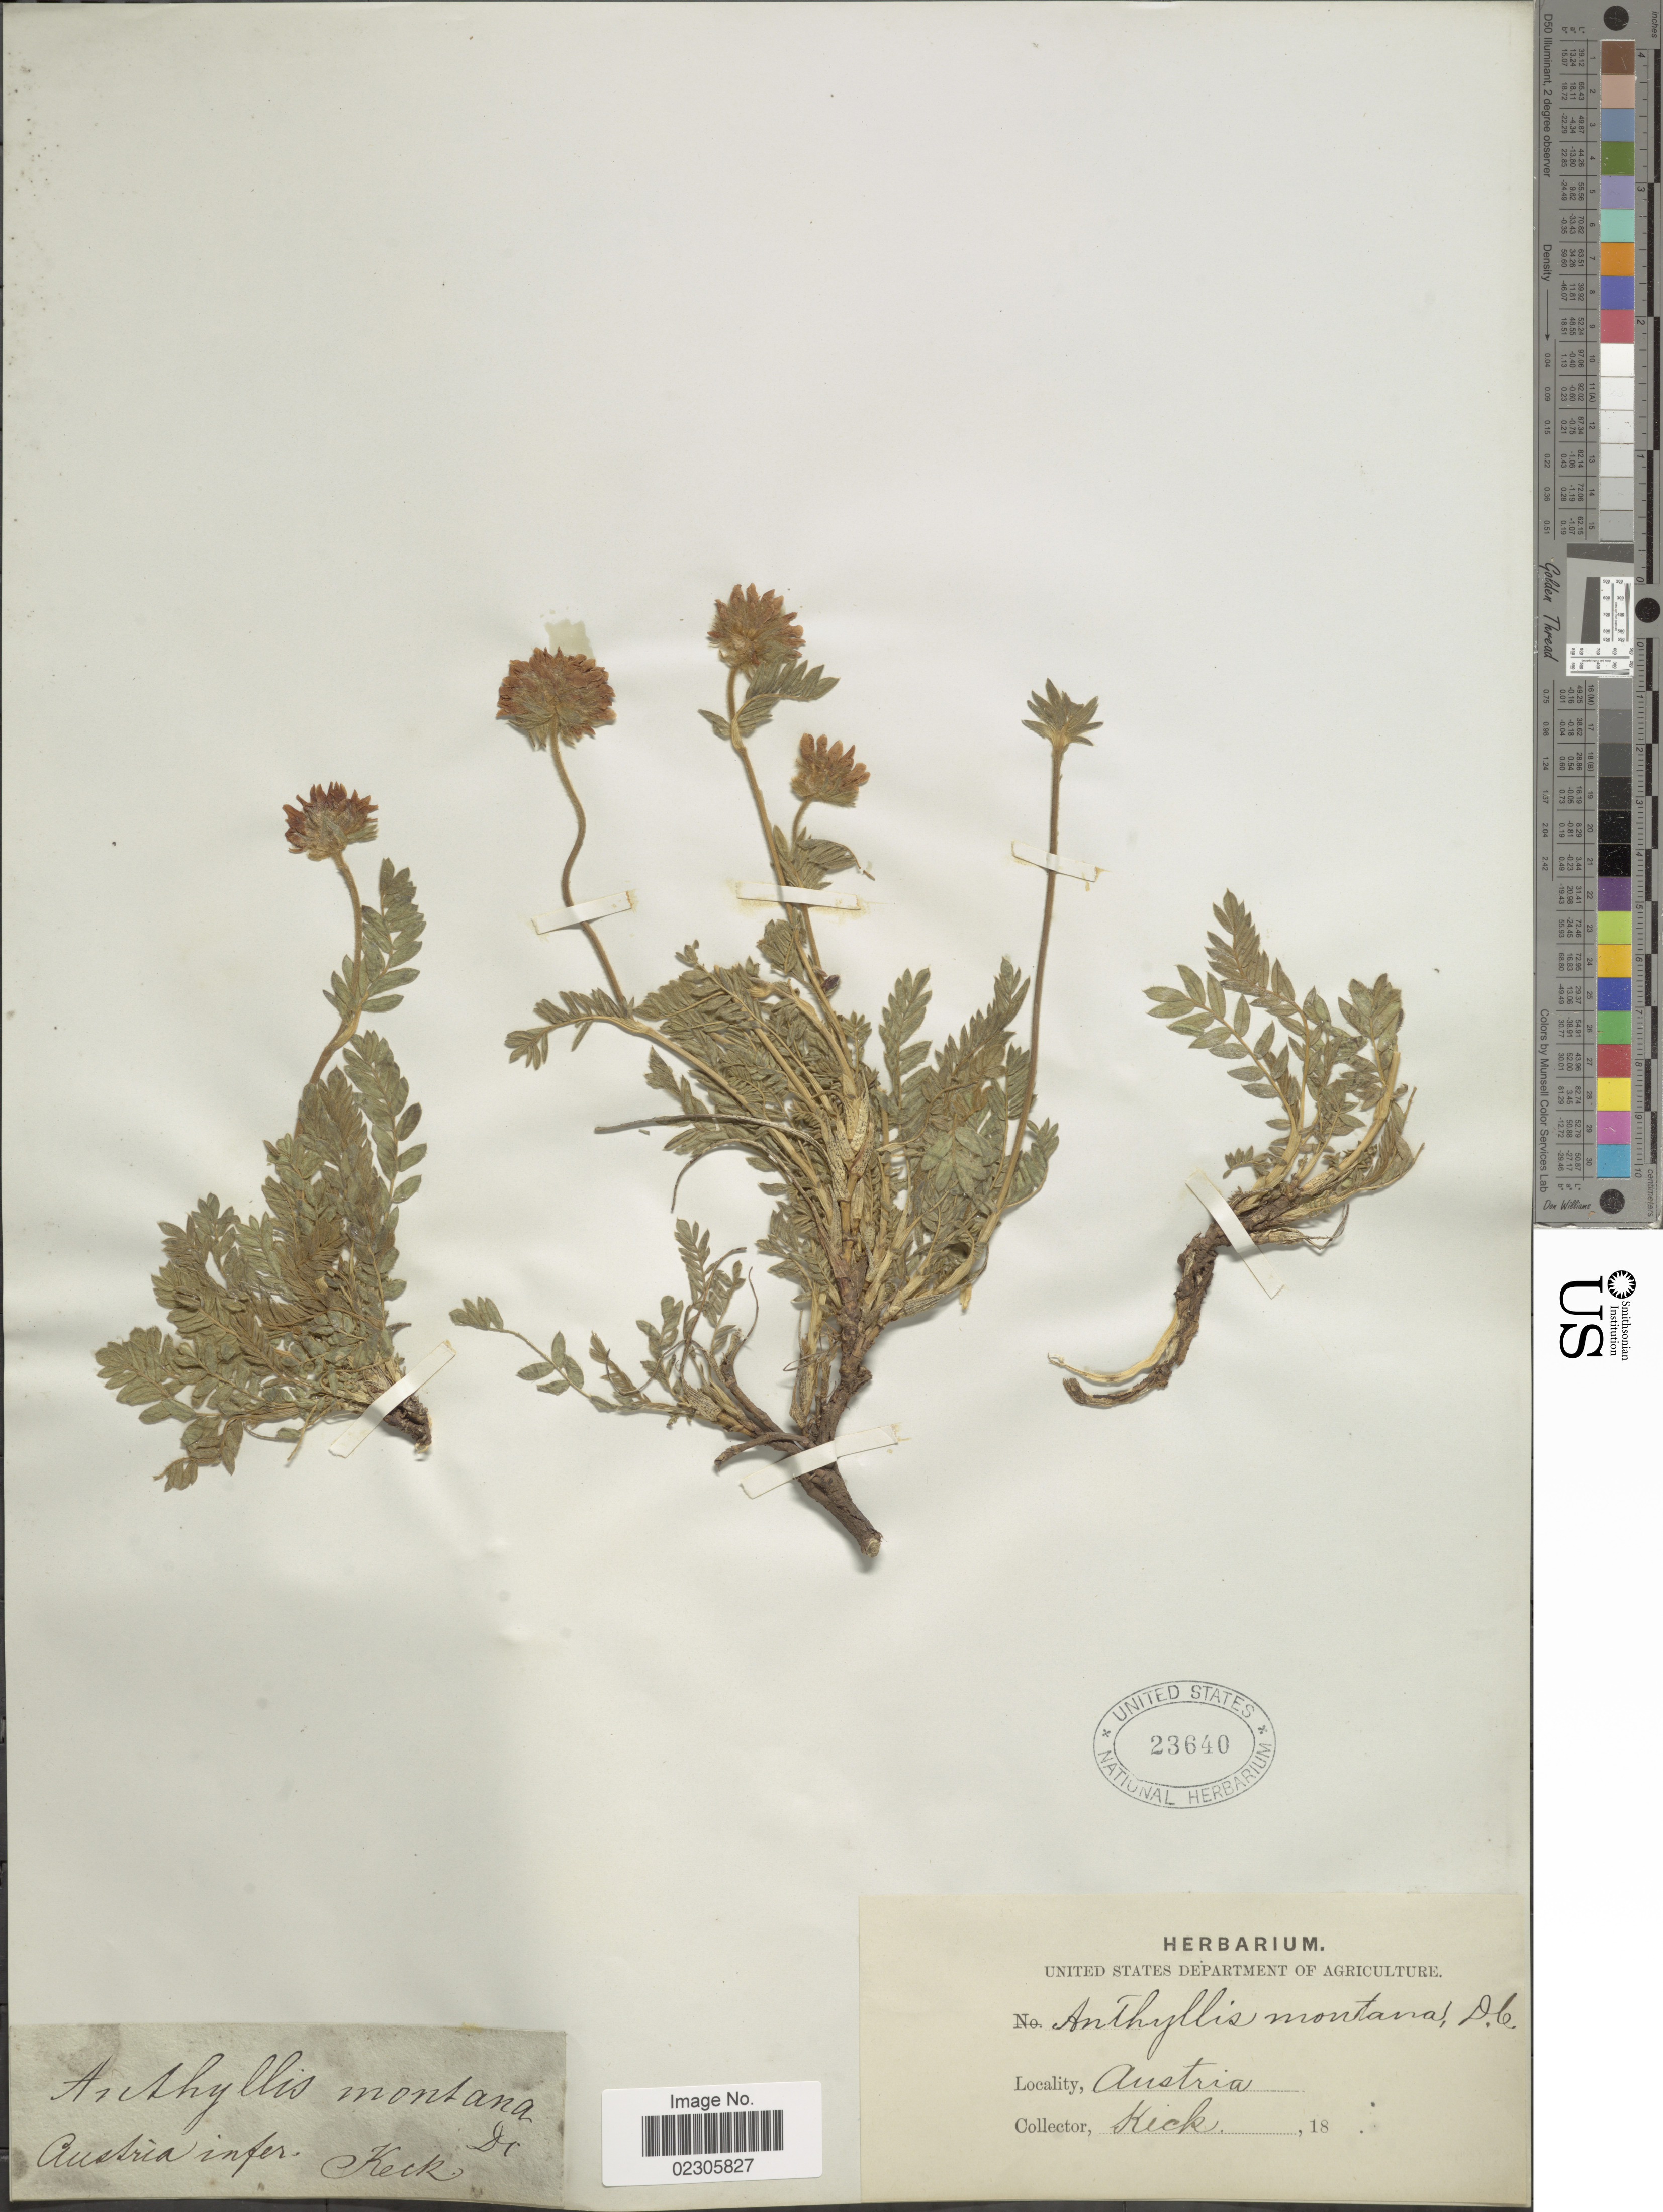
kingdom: Plantae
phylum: Tracheophyta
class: Magnoliopsida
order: Fabales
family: Fabaceae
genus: Anthyllis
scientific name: Anthyllis montana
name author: L.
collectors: -- Keck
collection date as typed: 18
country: Austria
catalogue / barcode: US 23640